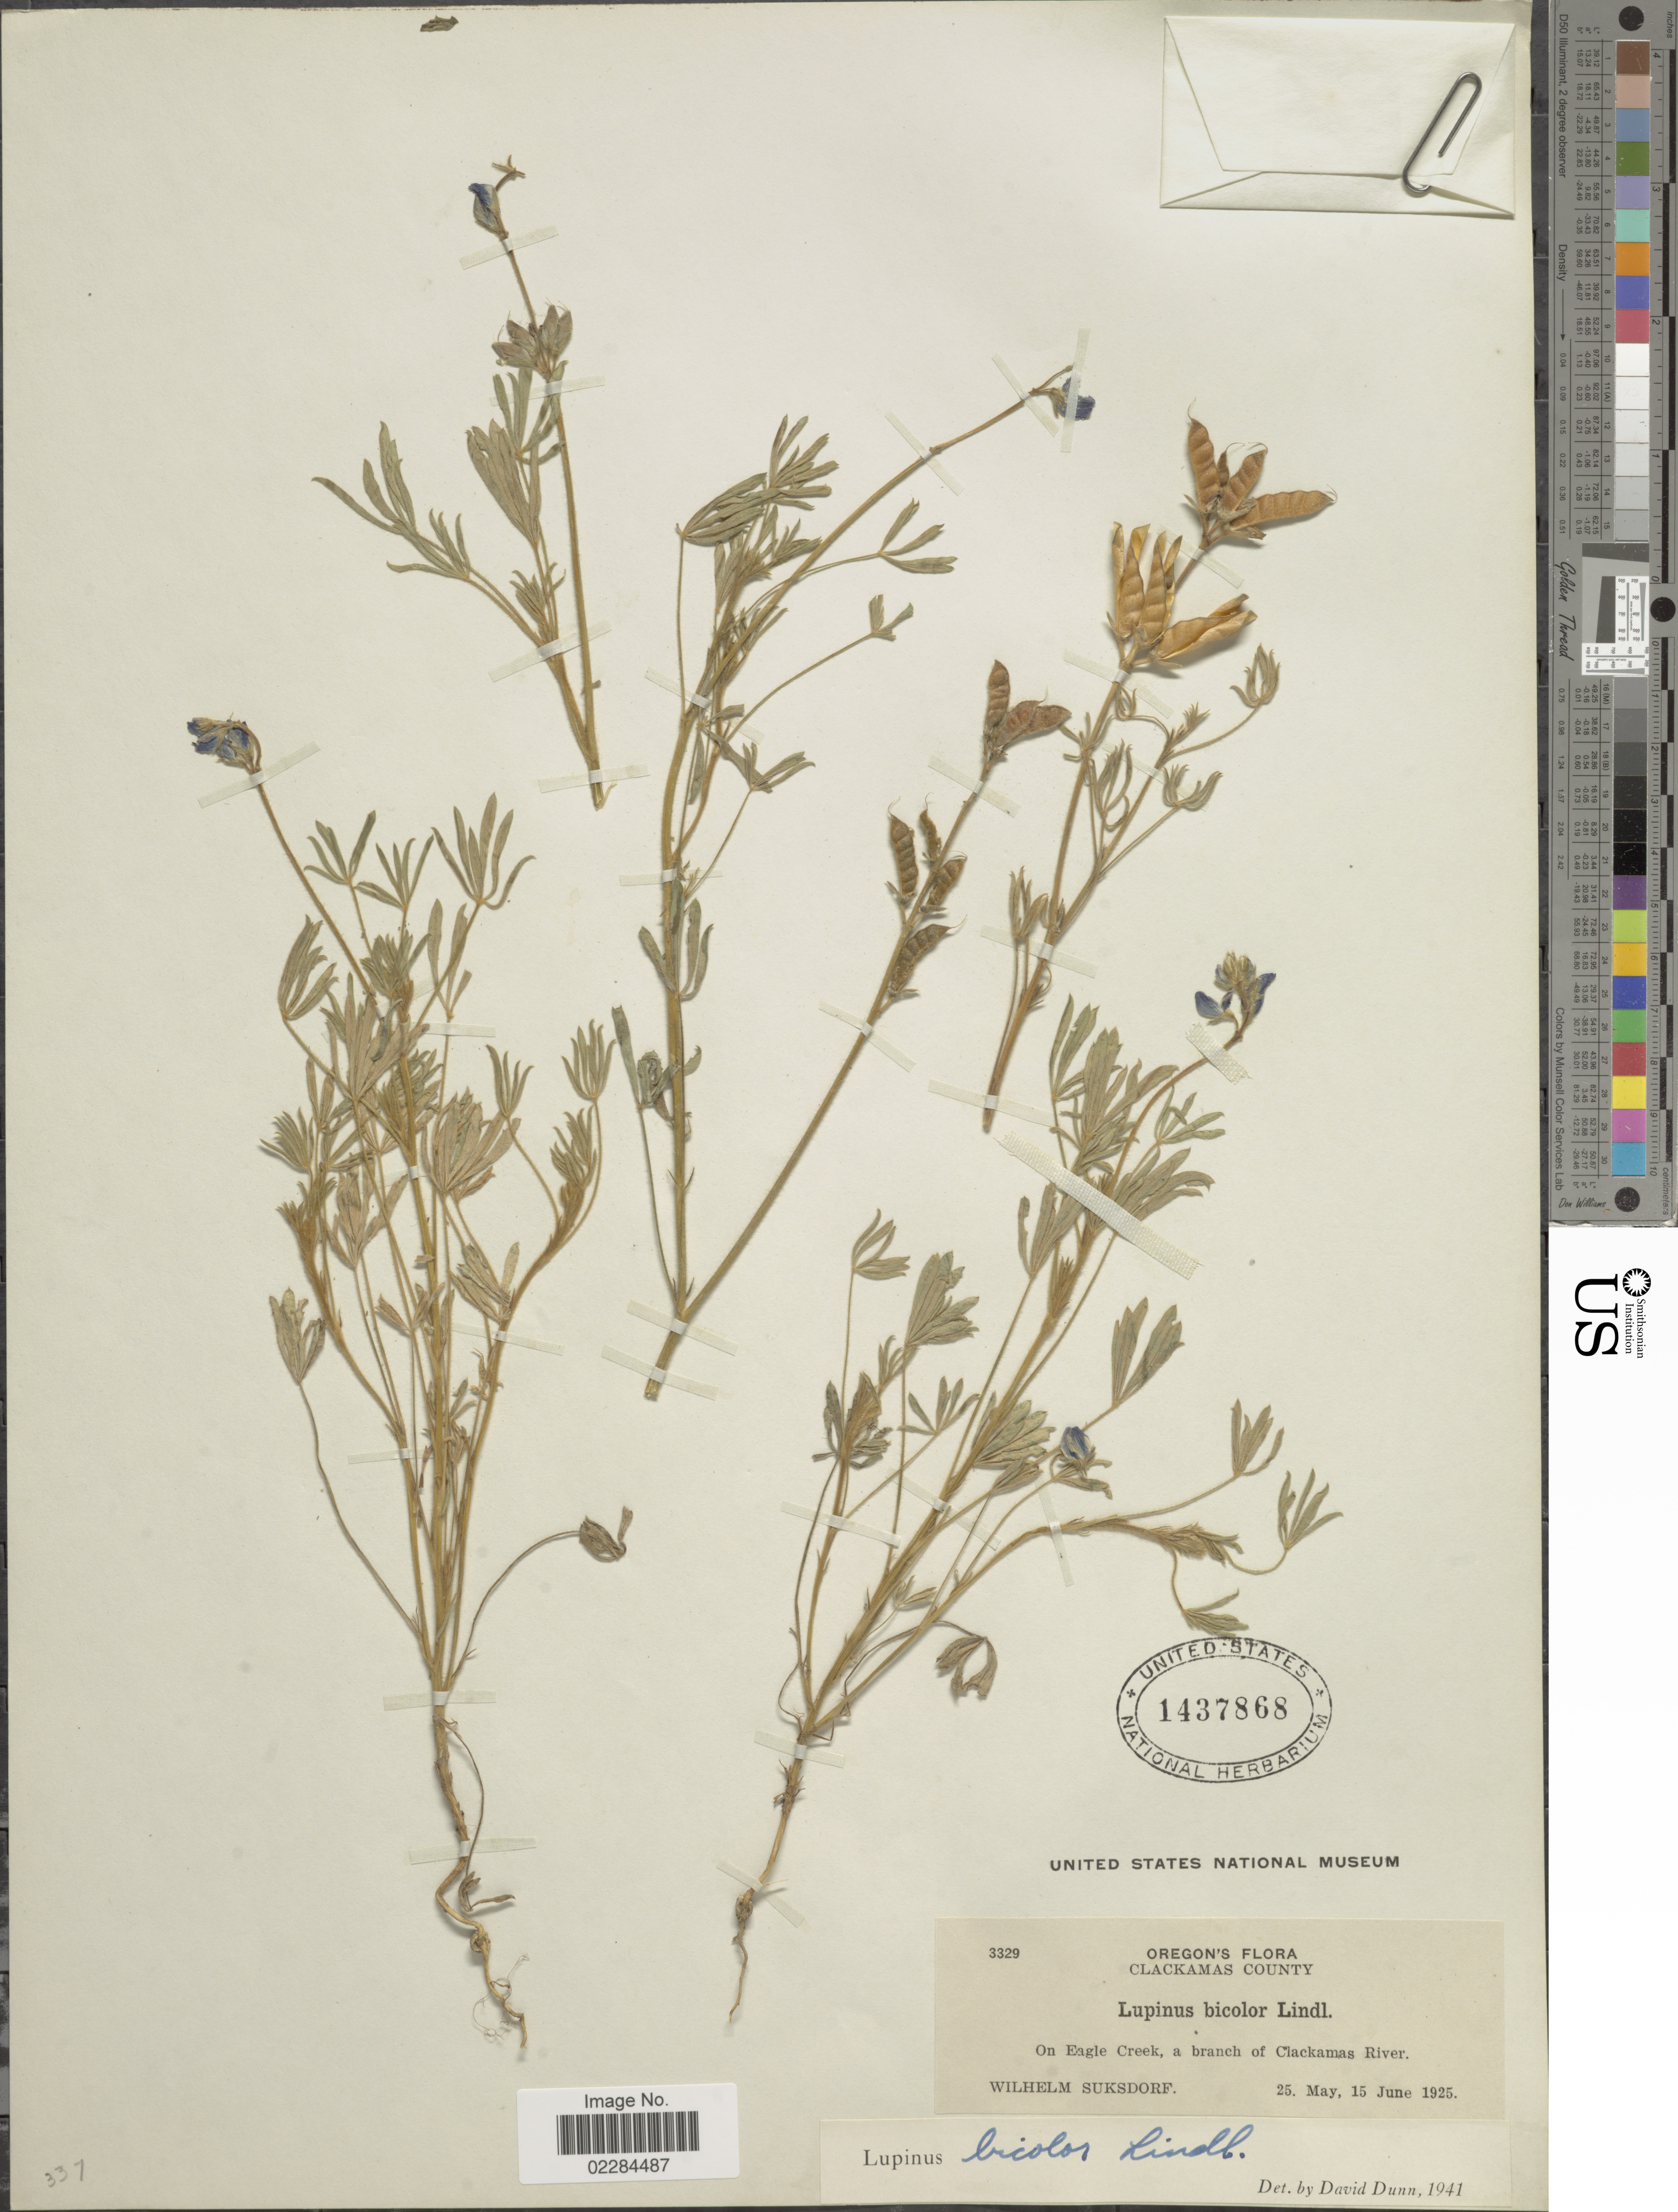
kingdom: Plantae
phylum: Tracheophyta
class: Magnoliopsida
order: Fabales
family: Fabaceae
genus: Lupinus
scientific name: Lupinus bicolor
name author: Lindl.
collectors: W. N. Suksdorf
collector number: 3329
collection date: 1925-05-25/1925-06-15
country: United States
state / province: Oregon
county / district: Clackamas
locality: Clackama's County. On Eagle Creek, a branch of Clackamas River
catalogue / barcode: US 1437868